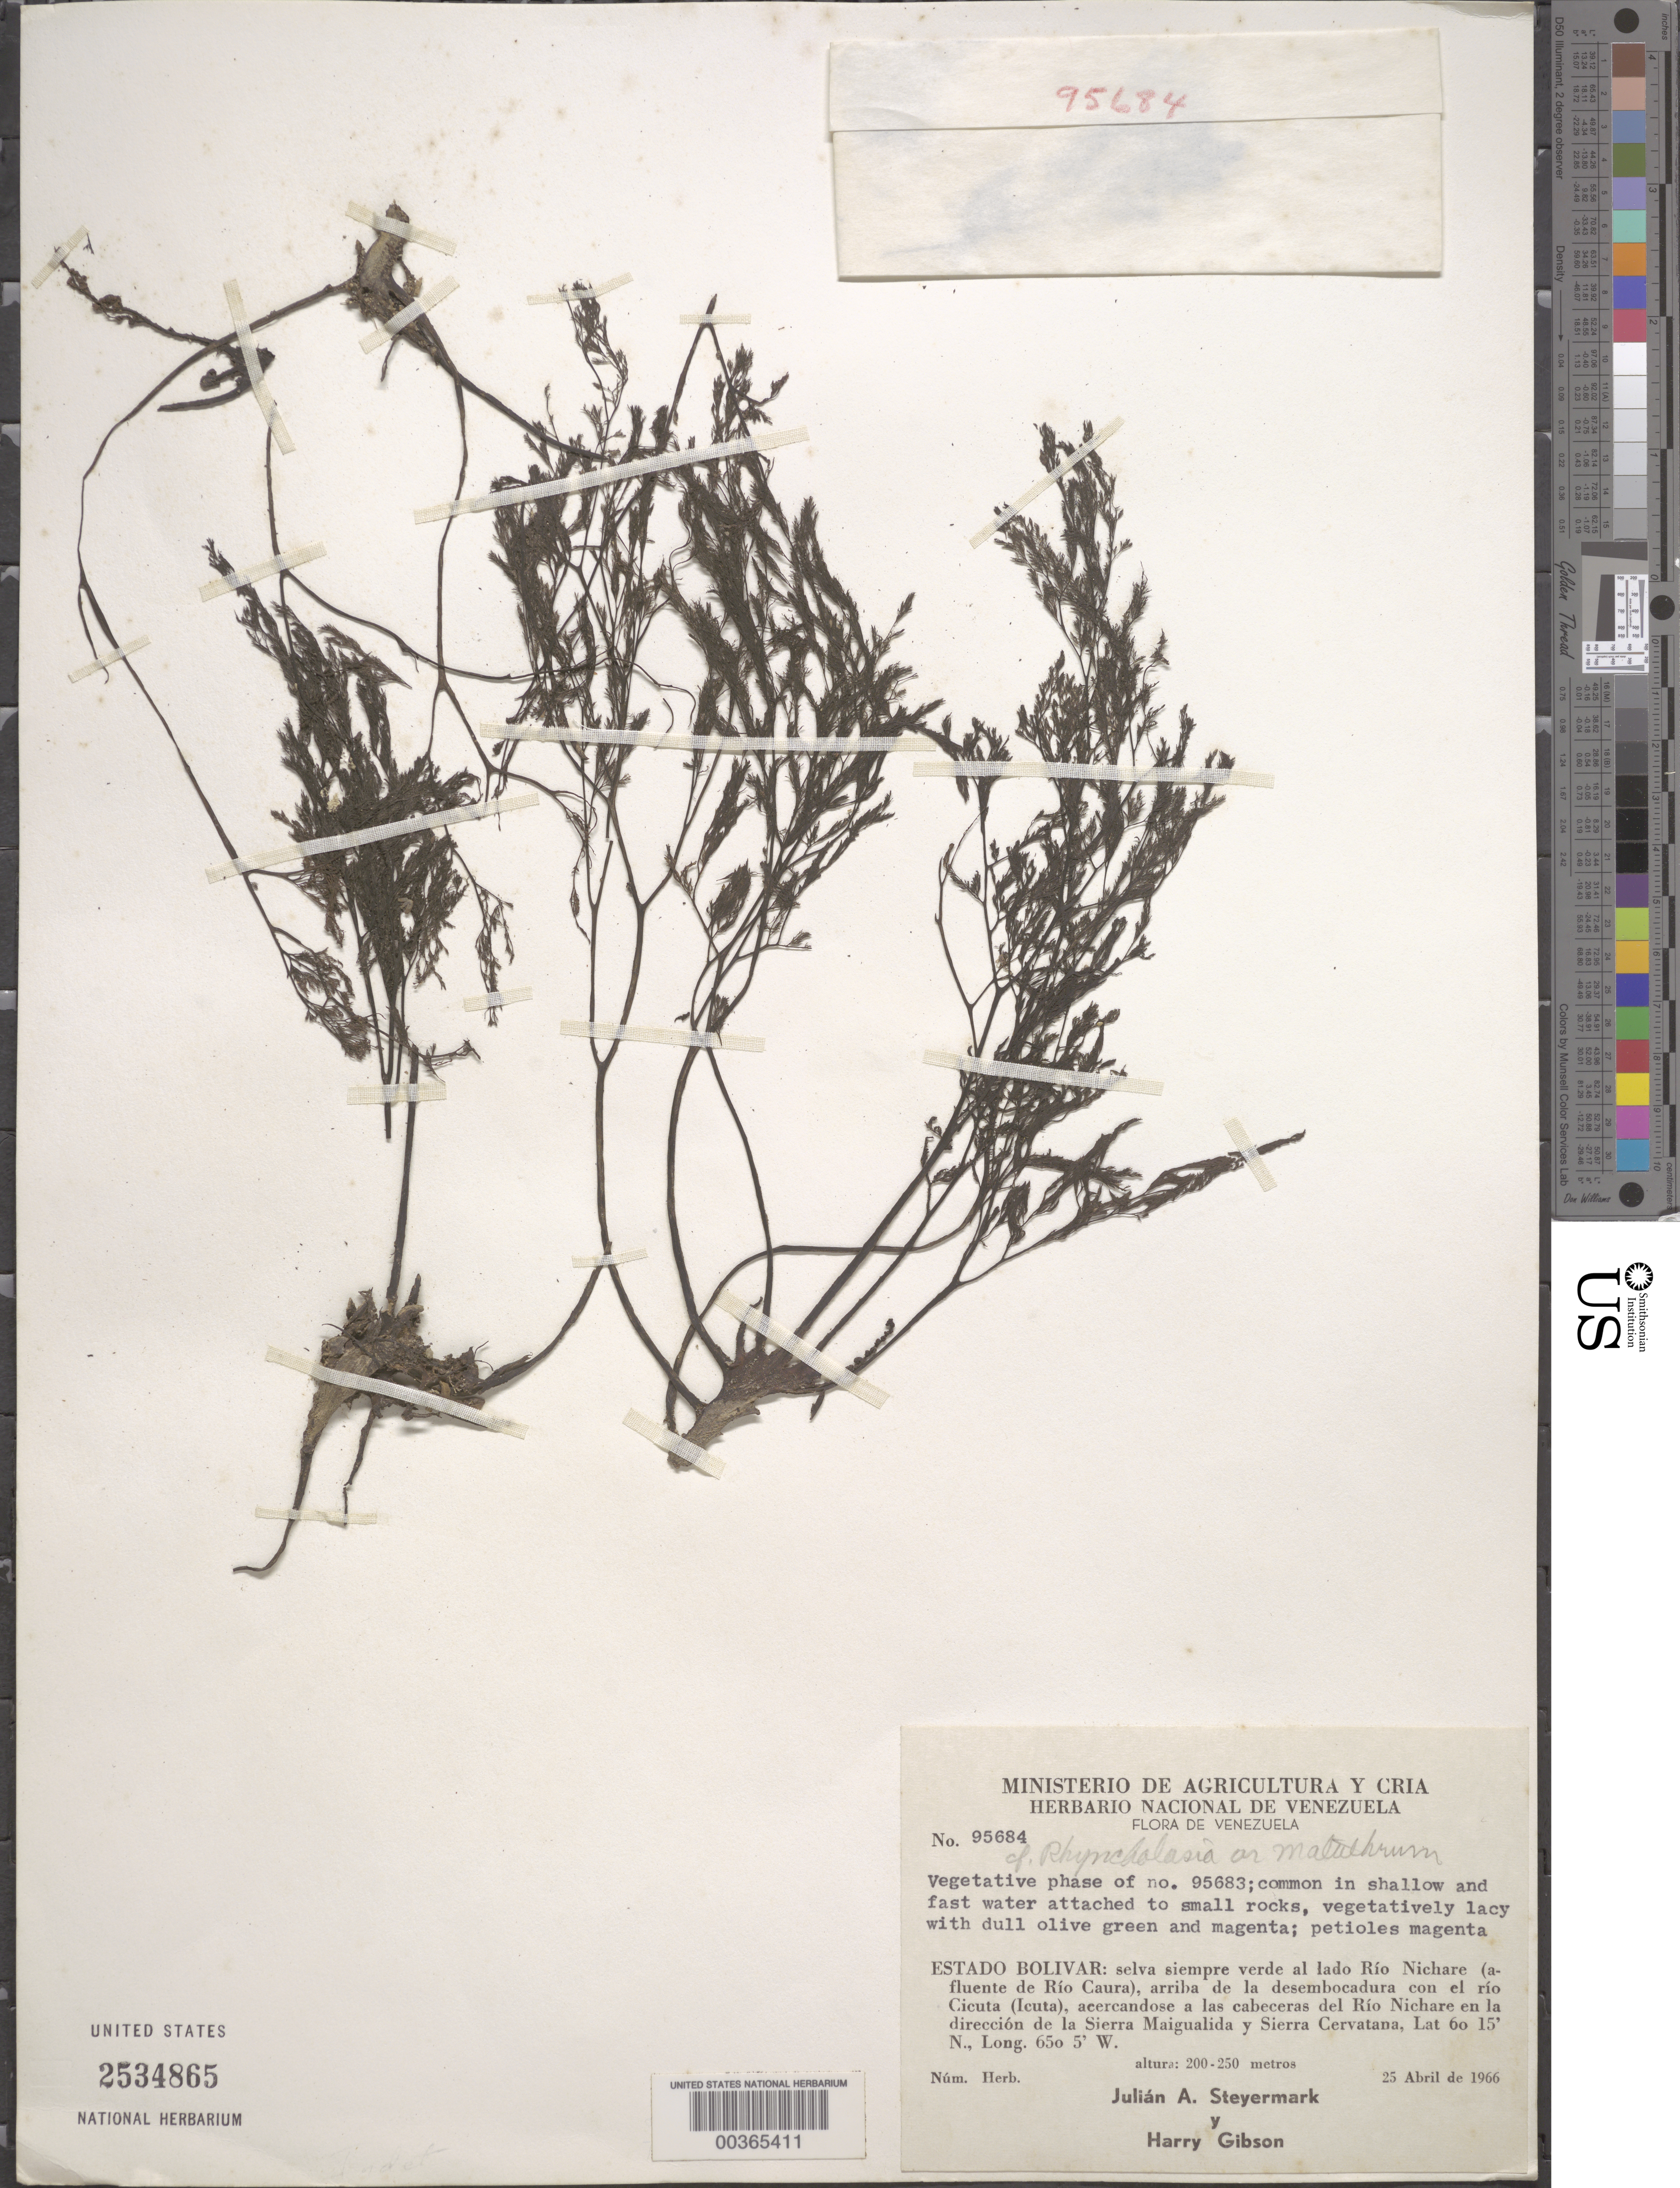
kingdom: Plantae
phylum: Tracheophyta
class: Magnoliopsida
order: Malpighiales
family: Podostemaceae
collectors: J. Steyermark & H. Gibson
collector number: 95684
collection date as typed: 25 Apr 1966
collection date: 1966-04-25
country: Venezuela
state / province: Bolívar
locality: Rio Nichare, confluence of Rio Caura, in the direction of Sierra Maigualida and Sierra Ceruatana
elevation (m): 200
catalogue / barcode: US 2534865